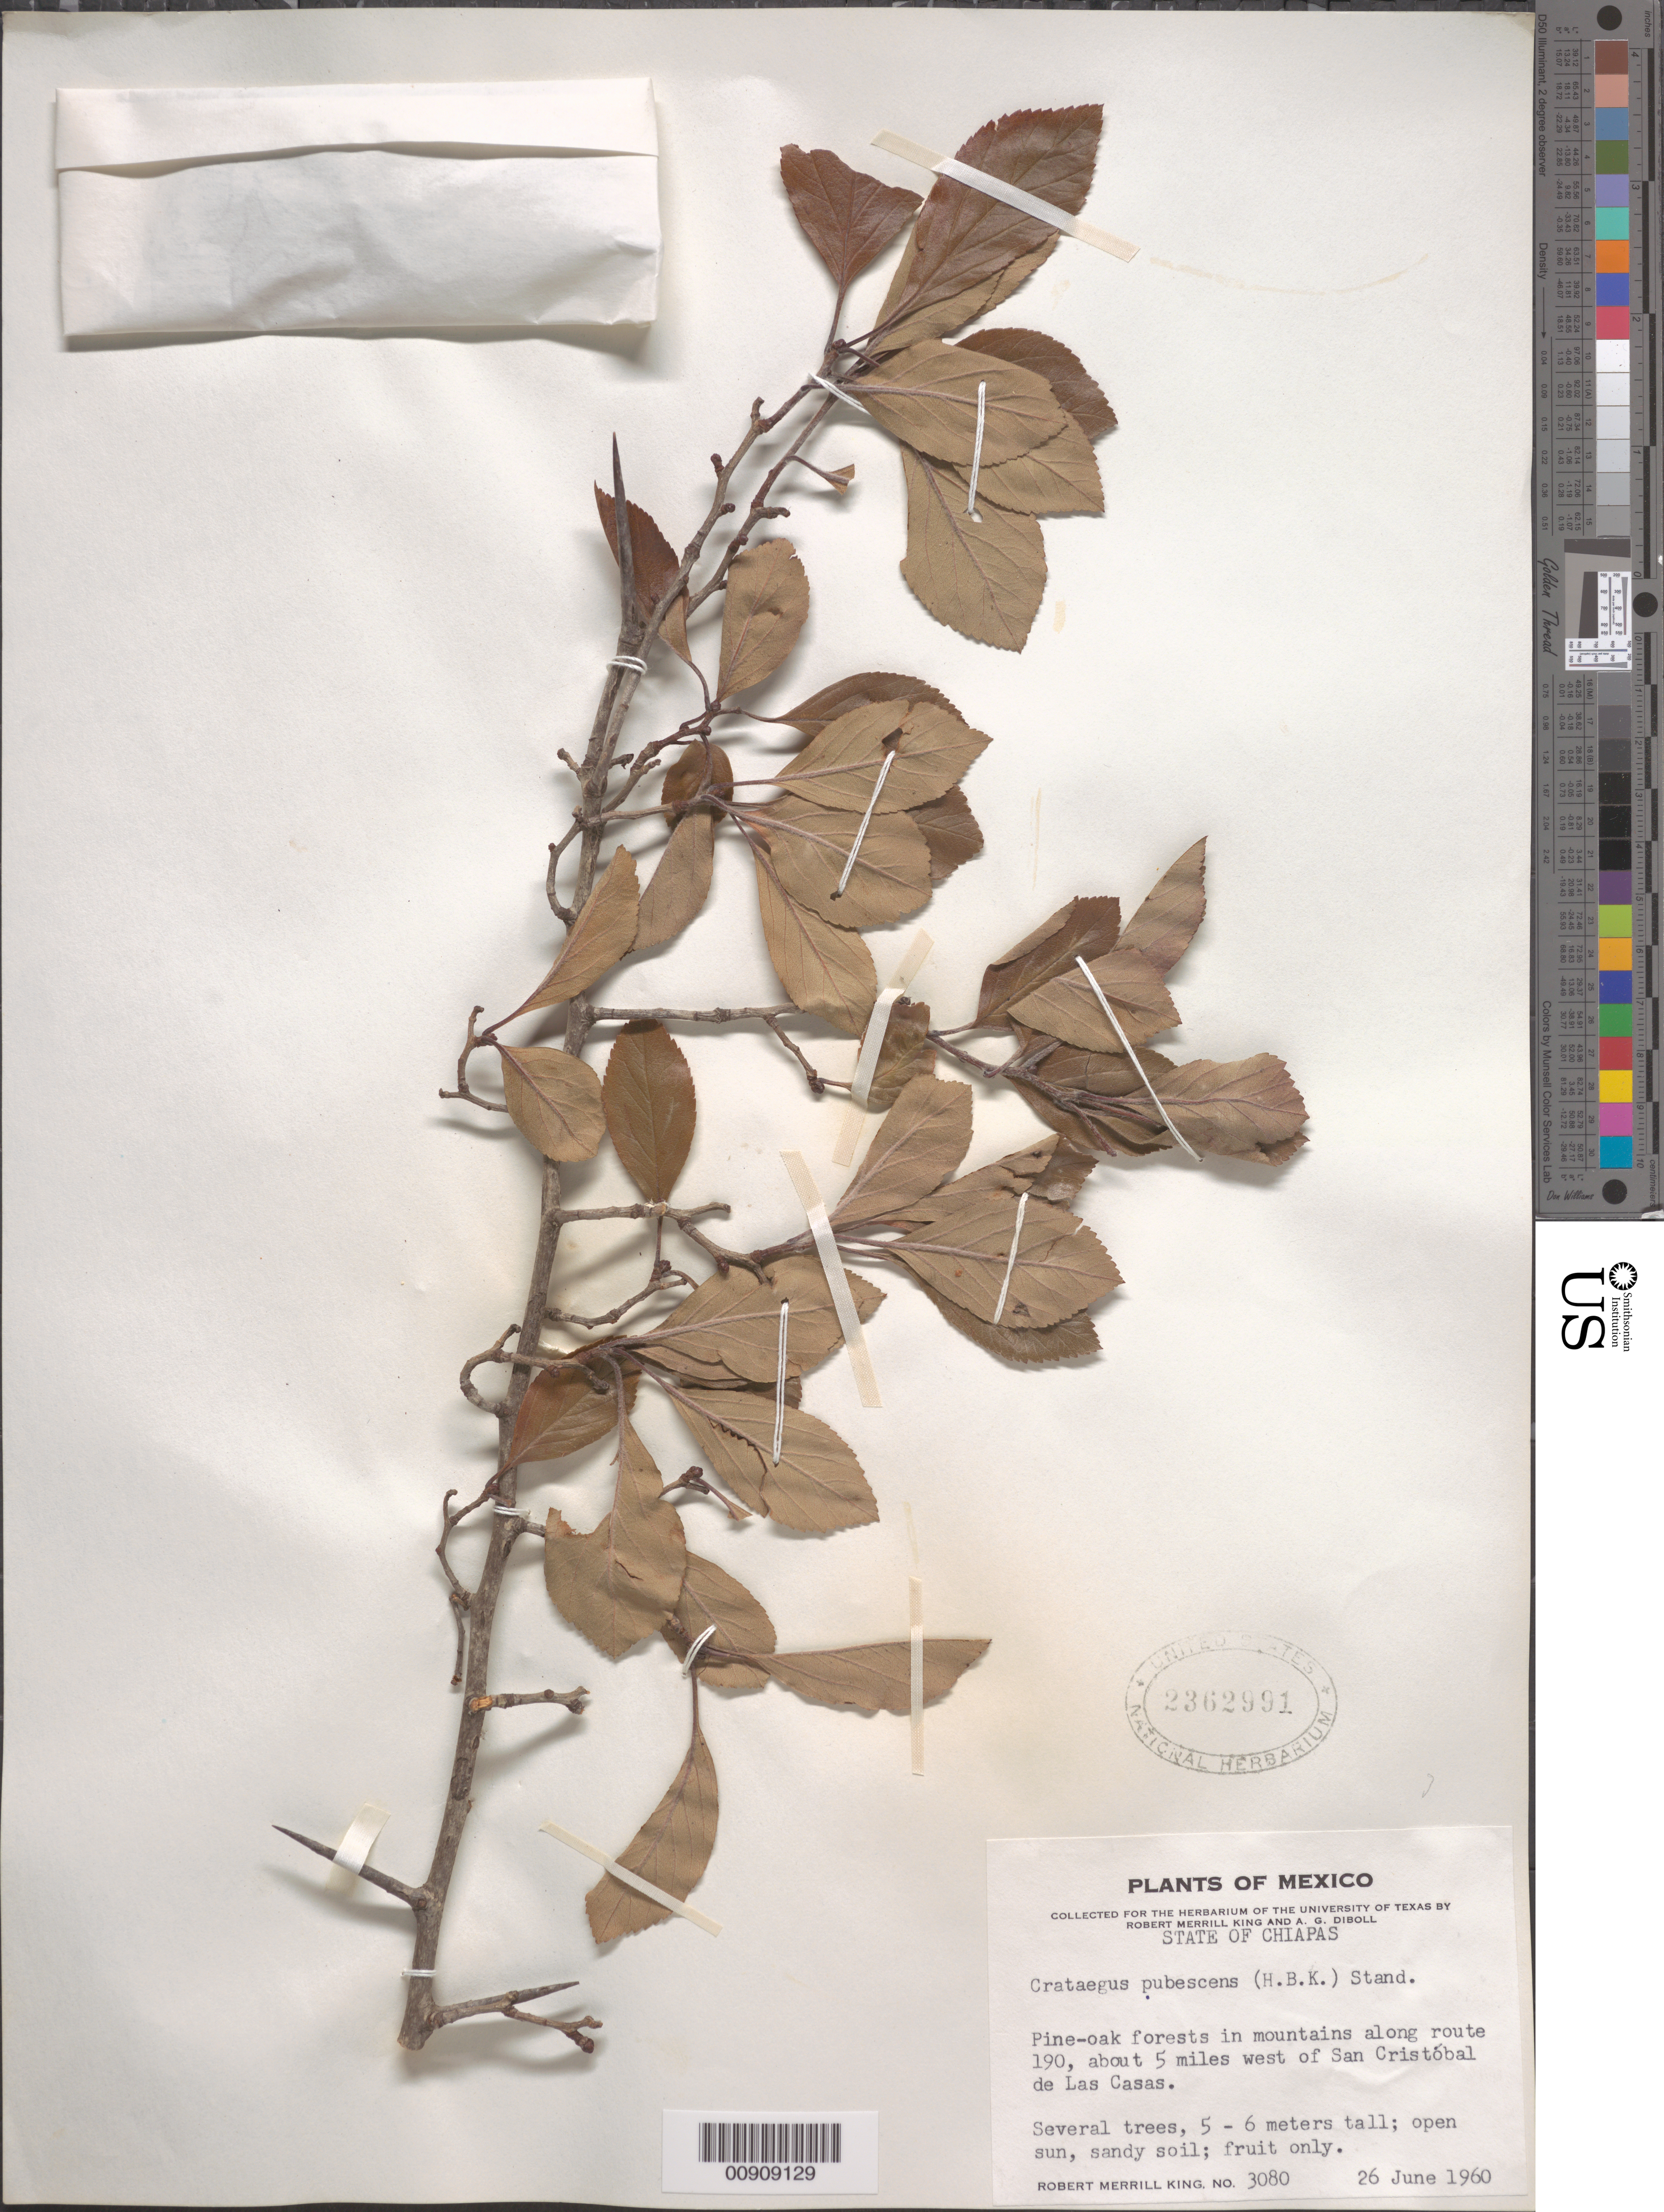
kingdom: Plantae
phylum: Tracheophyta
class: Magnoliopsida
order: Rosales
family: Rosaceae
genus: Crataegus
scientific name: Crataegus pubescens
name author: (C. Presl) C. Presl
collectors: R. M. King & A. Diboll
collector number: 3080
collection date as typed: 26 Jun 1960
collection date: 1960-06-26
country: Mexico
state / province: Chiapas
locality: In mountains along route 190, about 5 miles west of San Cristóbal de las Casas.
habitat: Open sun, sandy soil. Pine-oak forests in mountains.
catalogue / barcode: US 2362991